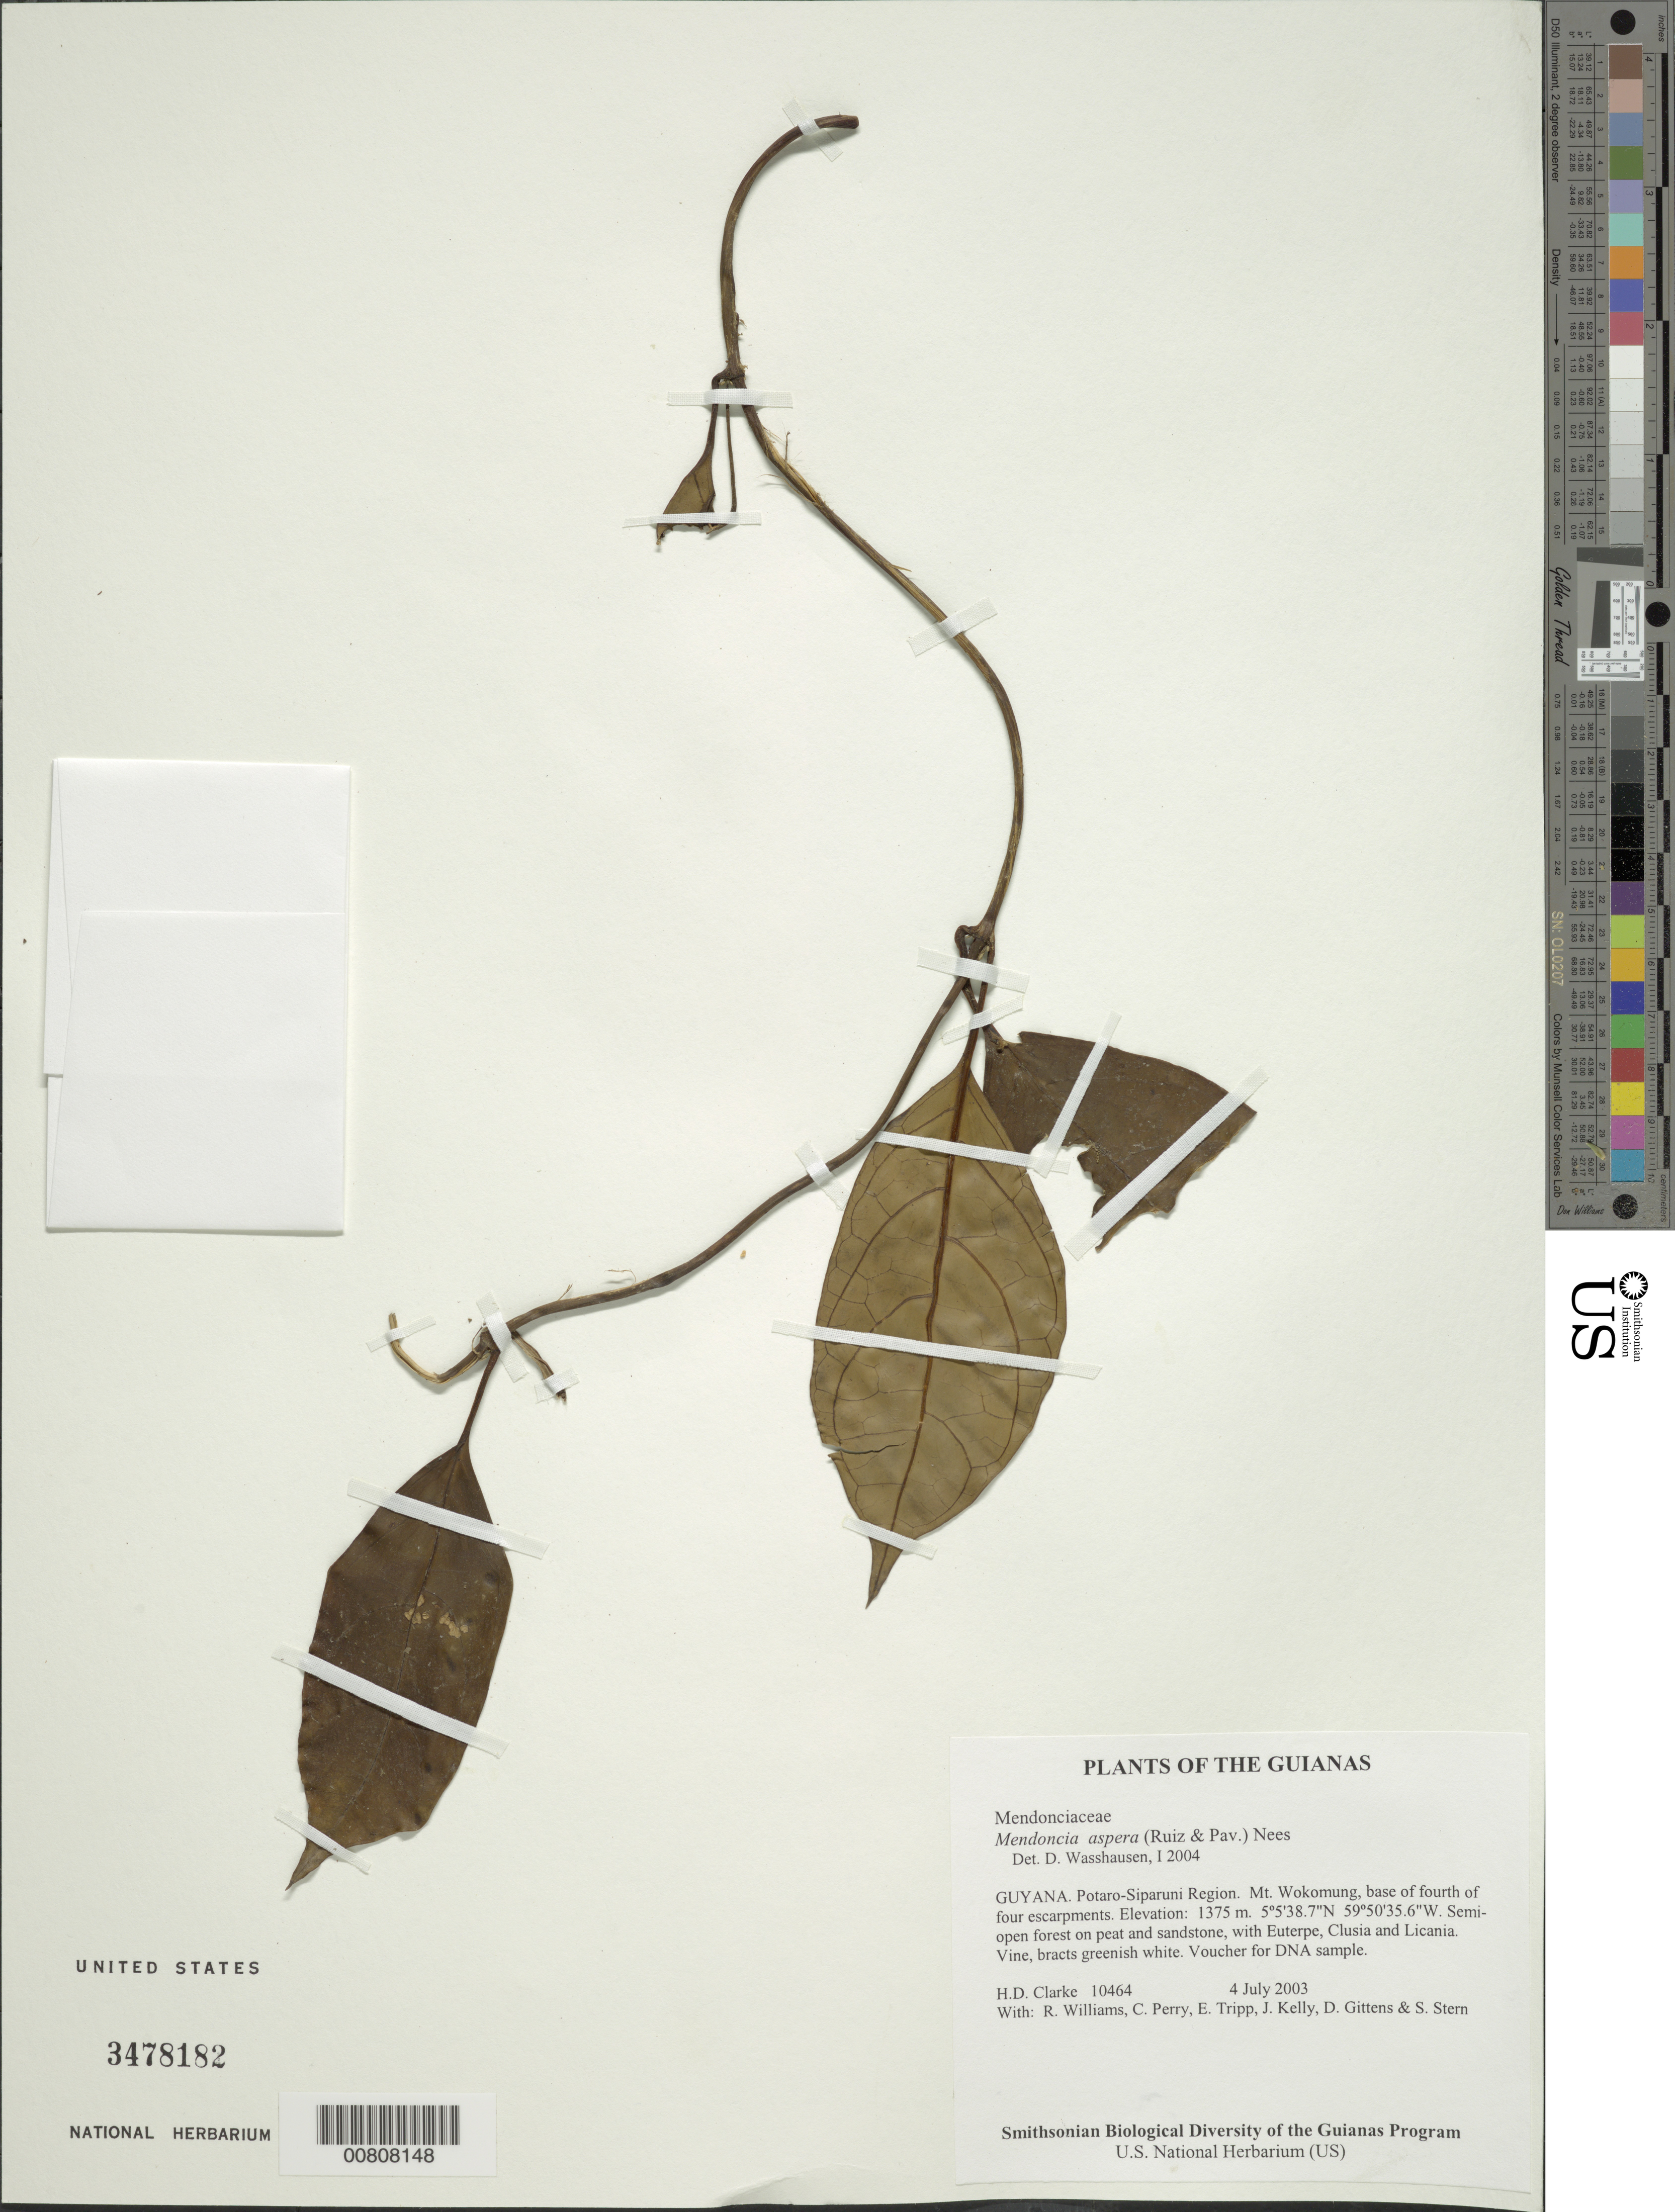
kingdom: Plantae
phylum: Tracheophyta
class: Magnoliopsida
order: Lamiales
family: Acanthaceae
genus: Mendoncia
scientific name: Mendoncia aspera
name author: (Ruiz & Pav.) Nees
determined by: Wasshausen, Dieter C., (BOT), Smithsonian Institution - National Museum of Natural History (UNITED STATES)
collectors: H. D. Clarke, R. Williams, C. Perry, E. Tripp, J. Kelly, D. Gittens & S. R. Stern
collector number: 10464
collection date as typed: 4 July 2003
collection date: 2003-07-04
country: Guyana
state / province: Potaro-Siparuni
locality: Mt. Wokomung, base of fourth of four escarpments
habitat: Semi-open forest on peat and sandstone, with Euterpe, Clusia and Licania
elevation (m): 1375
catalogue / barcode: US 3478182